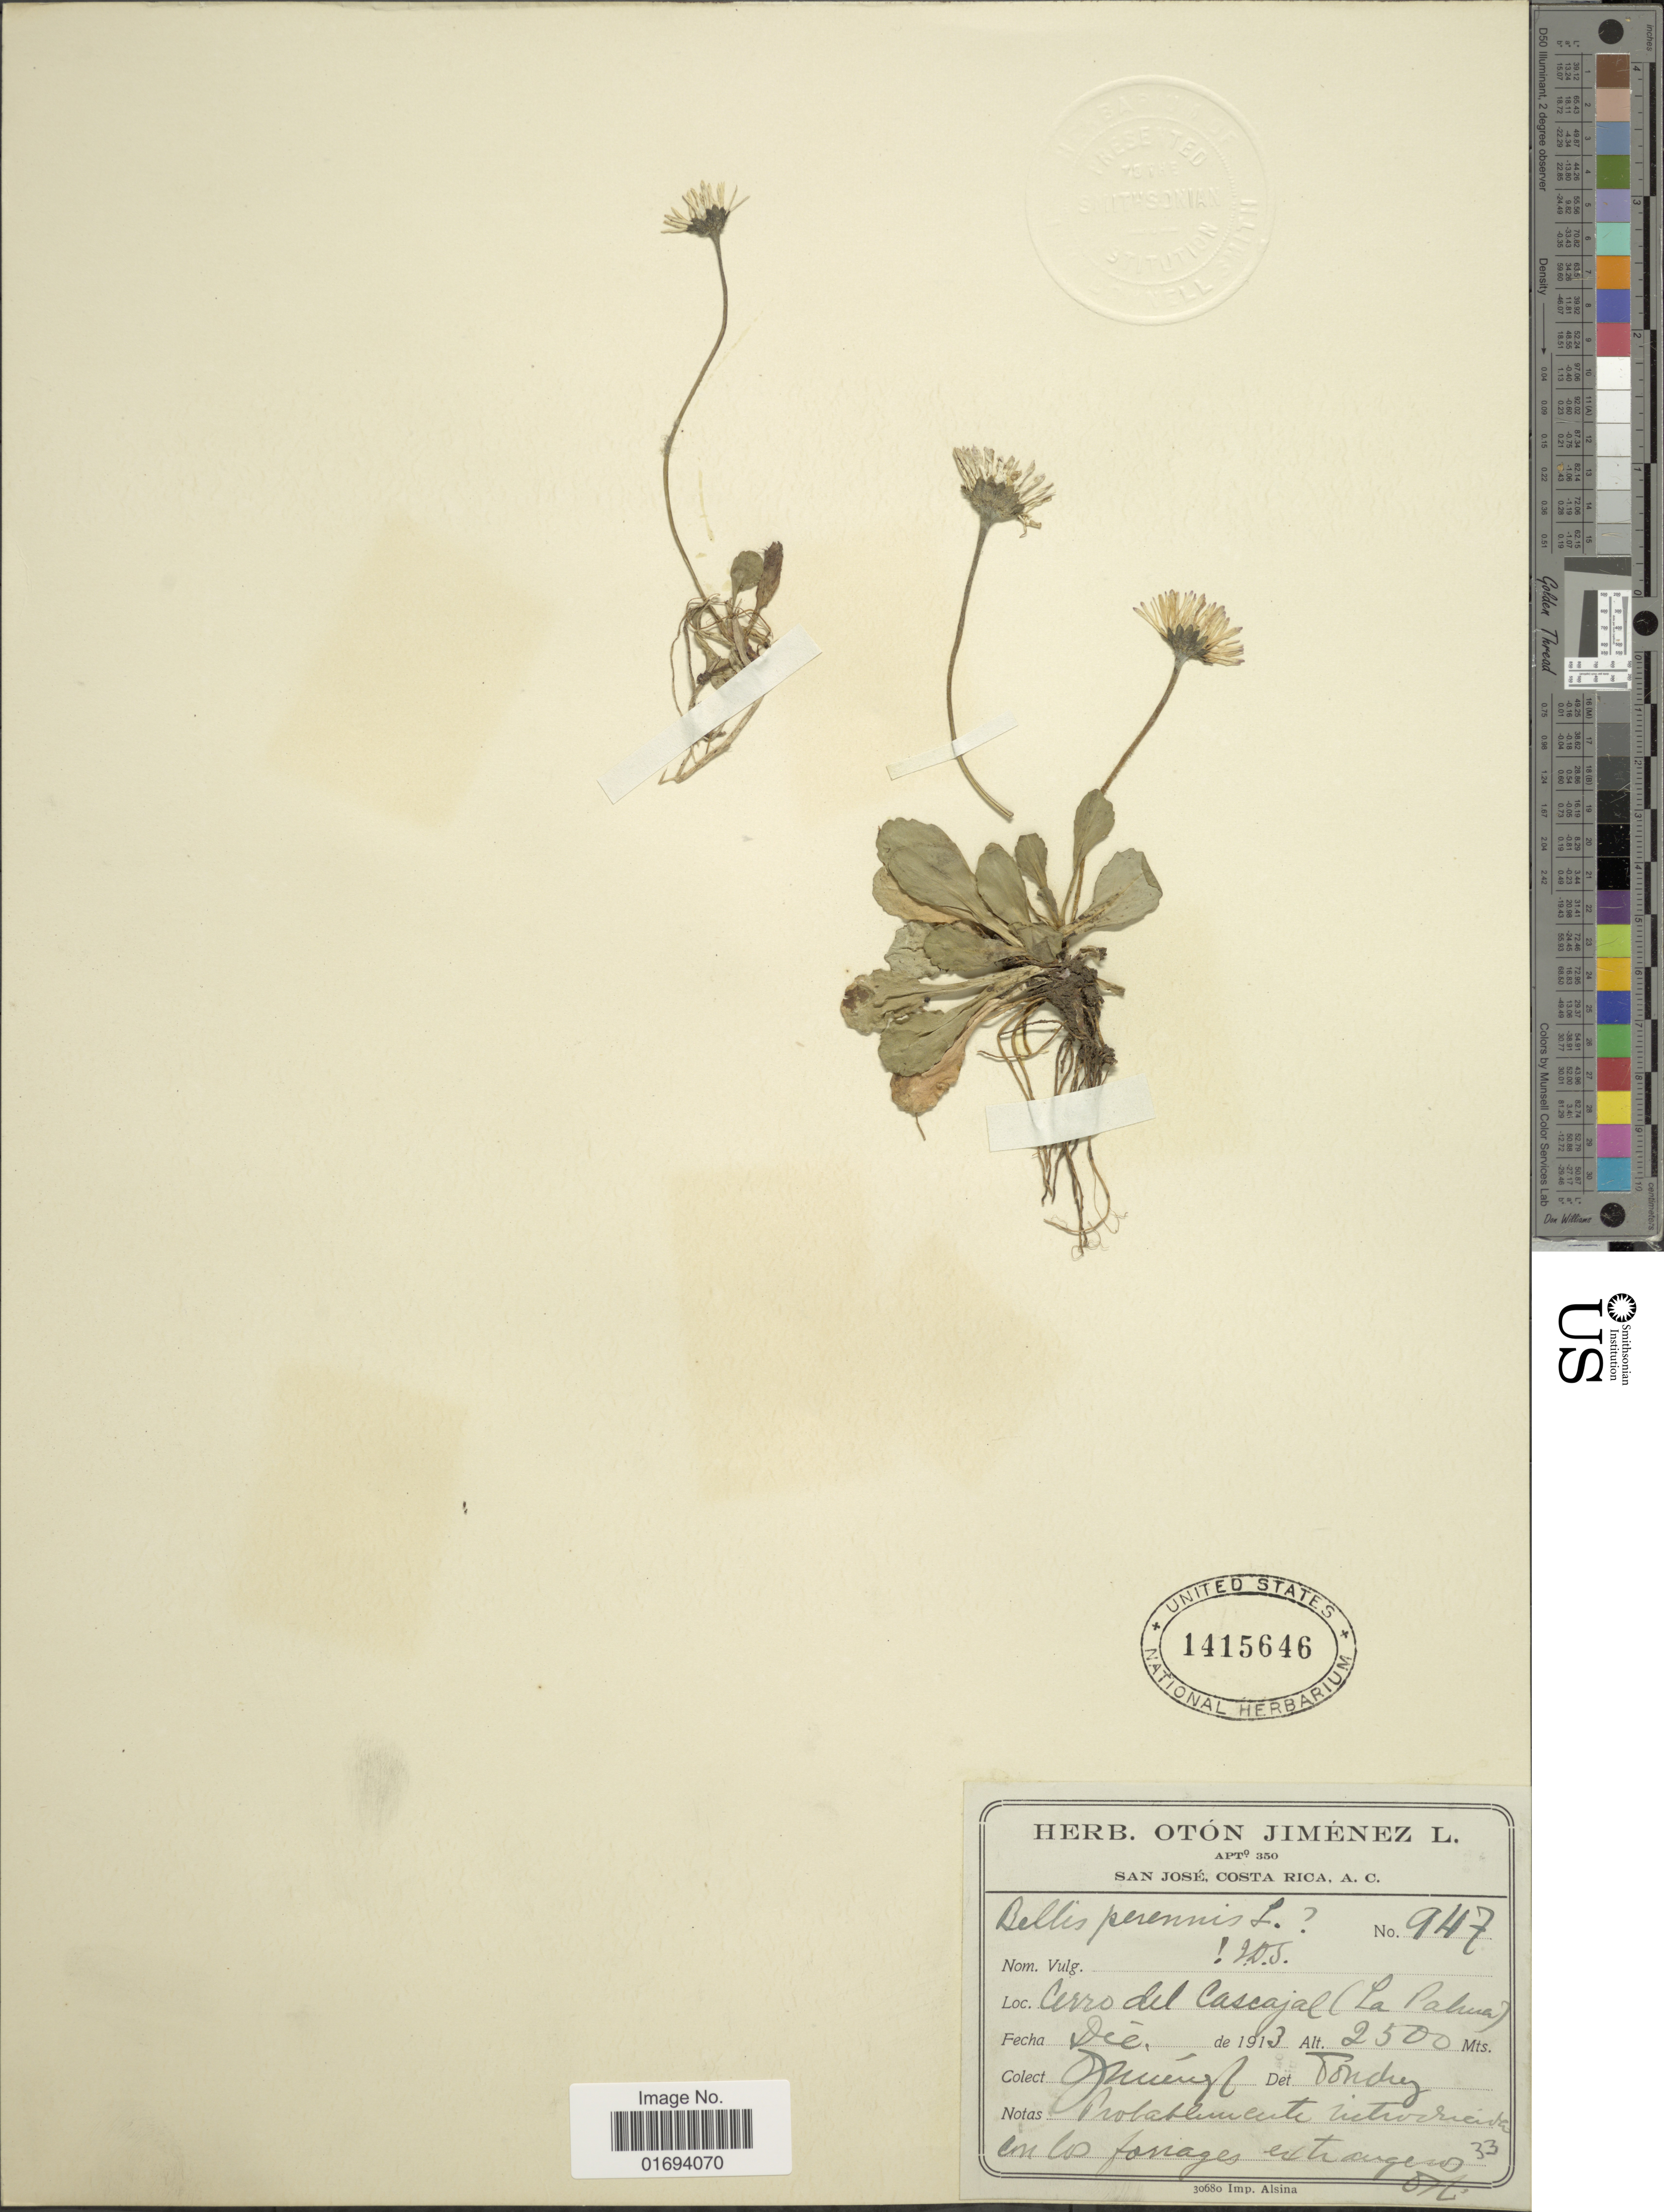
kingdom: Plantae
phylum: Tracheophyta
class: Magnoliopsida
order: Asterales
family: Asteraceae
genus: Bellis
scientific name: Bellis perennis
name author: L.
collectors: O. Jiménez L.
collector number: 947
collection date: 1913-12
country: Costa Rica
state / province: San José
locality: San José, Costa Rica. Cerro del Cascajal (La Palma)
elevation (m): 2500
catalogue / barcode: US 1415646